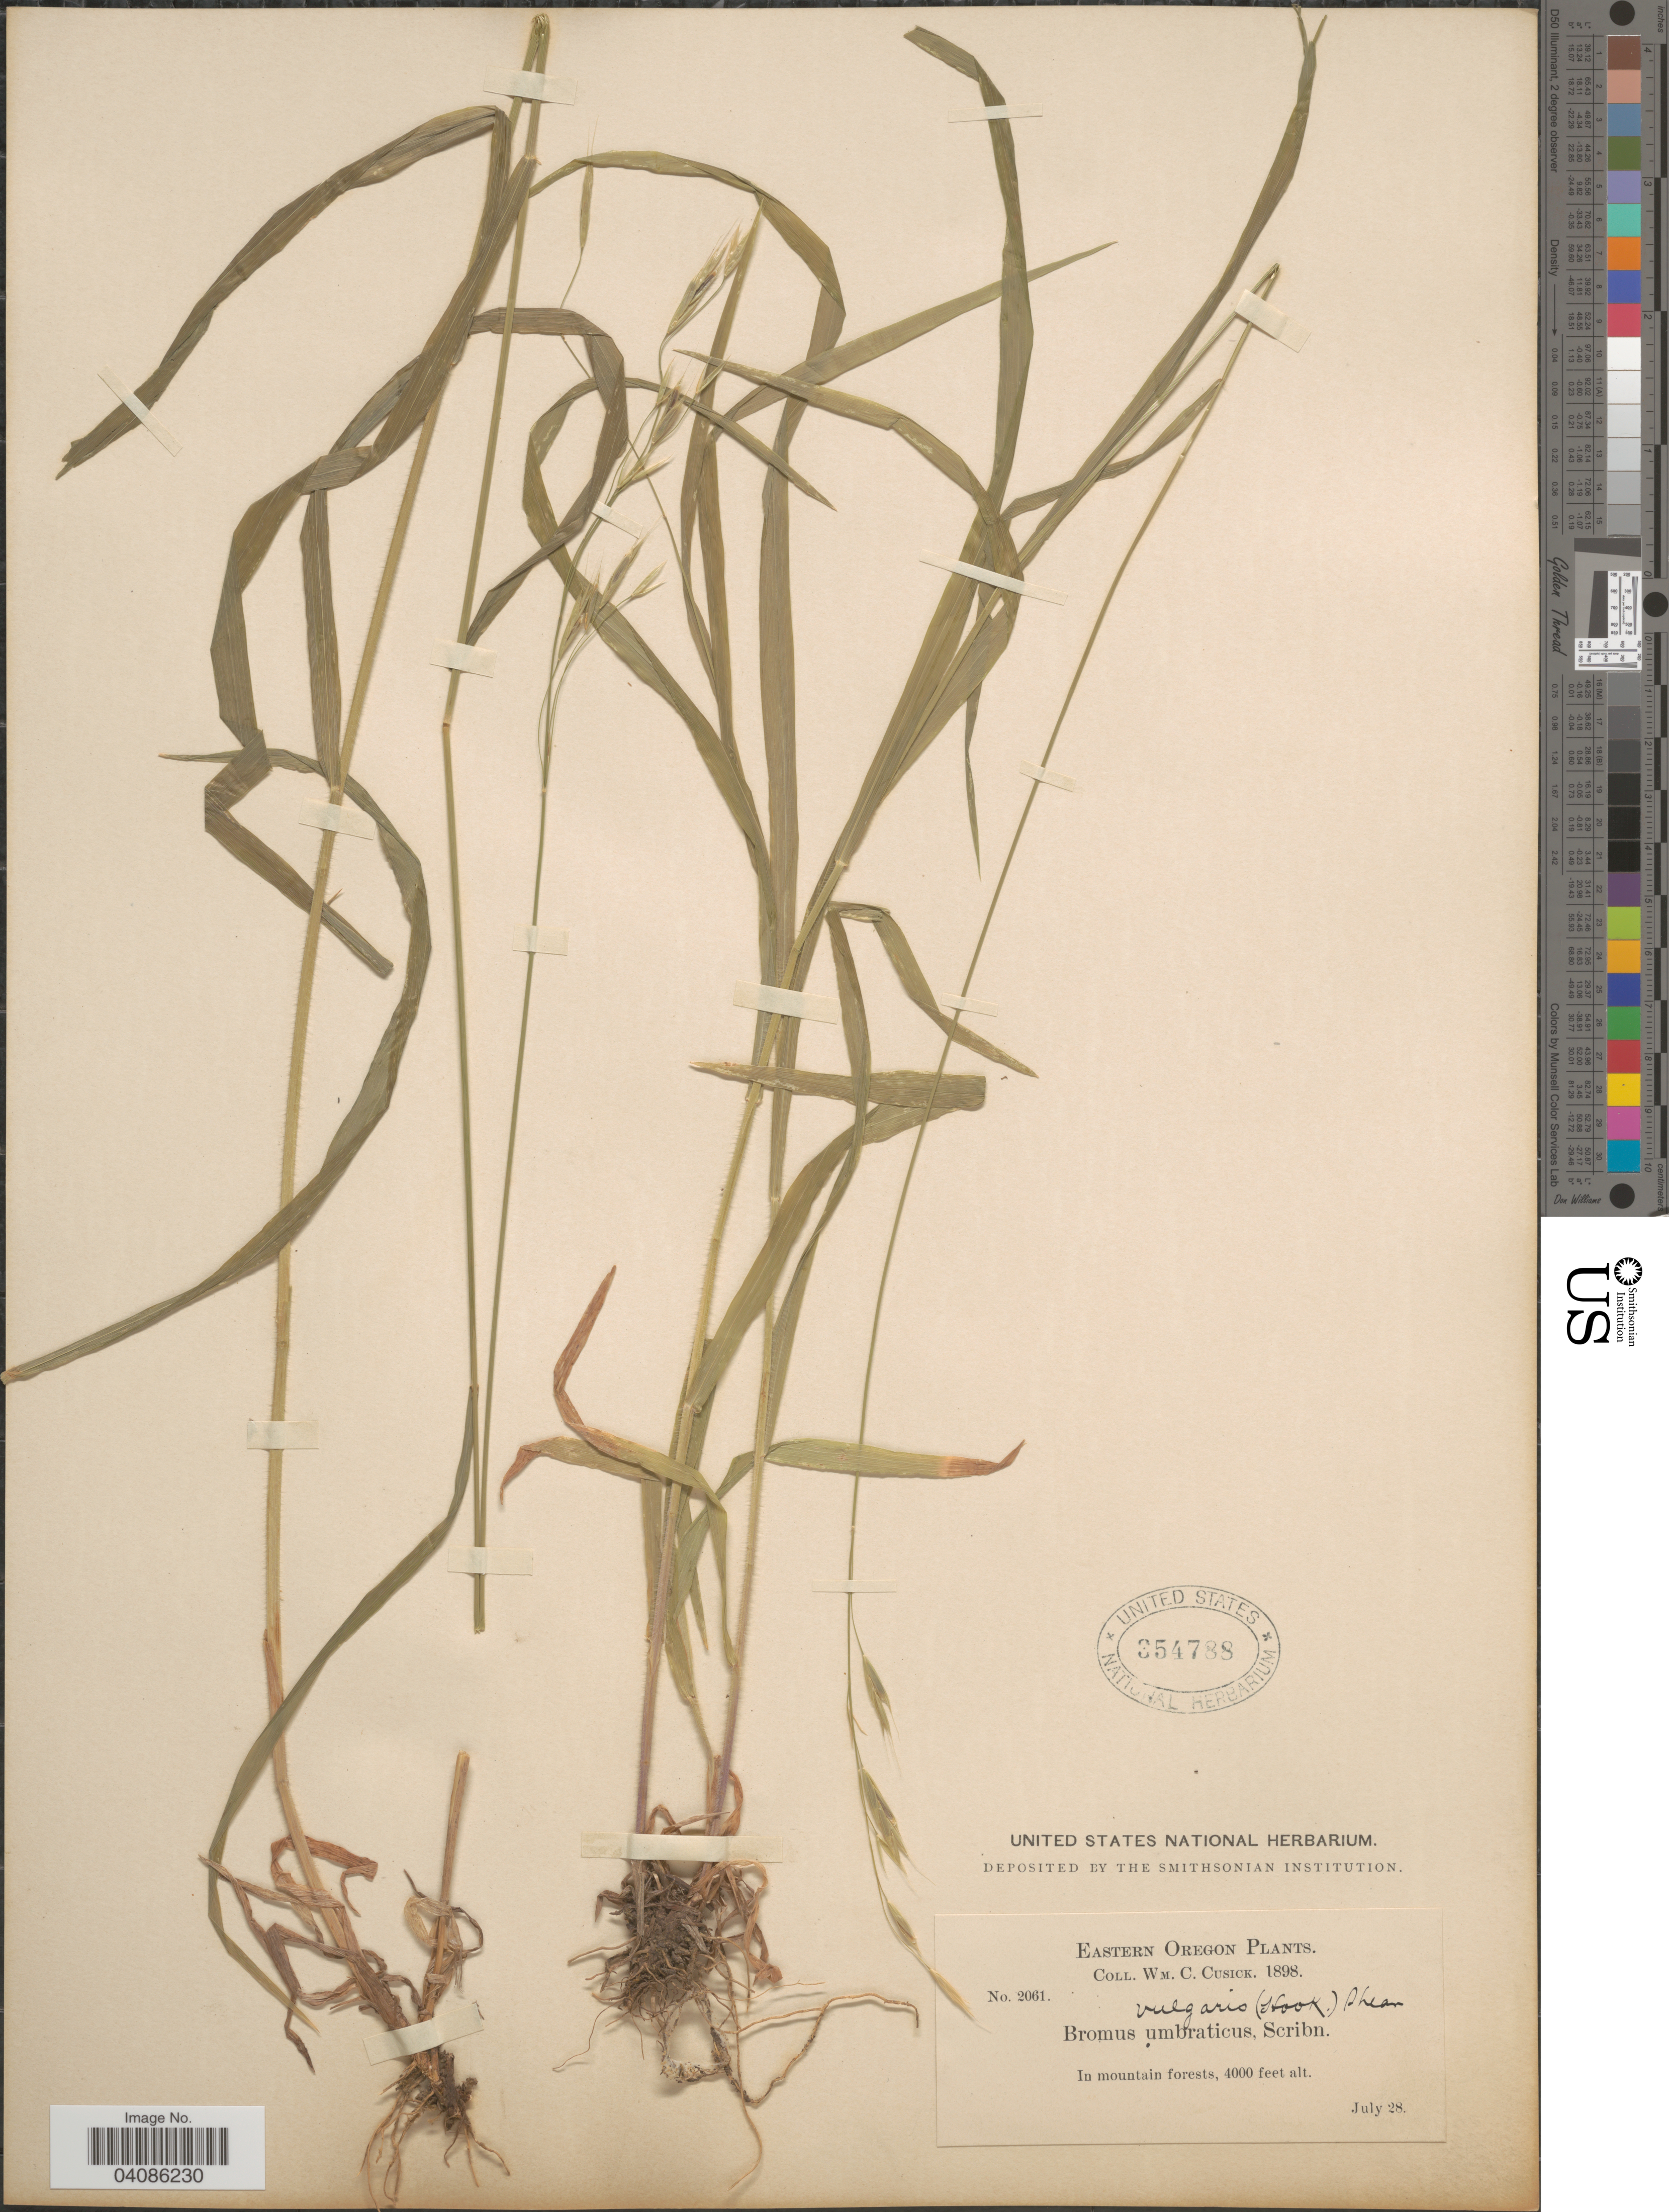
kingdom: Plantae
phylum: Tracheophyta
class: Liliopsida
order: Poales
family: Poaceae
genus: Bromus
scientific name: Bromus texensis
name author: (Shear) Hitchc.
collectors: W. C. Cusick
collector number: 2061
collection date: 1898-07-28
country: United States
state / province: Oregon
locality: Eastern Oregon. In mountain forests.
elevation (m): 1219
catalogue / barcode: US 354788